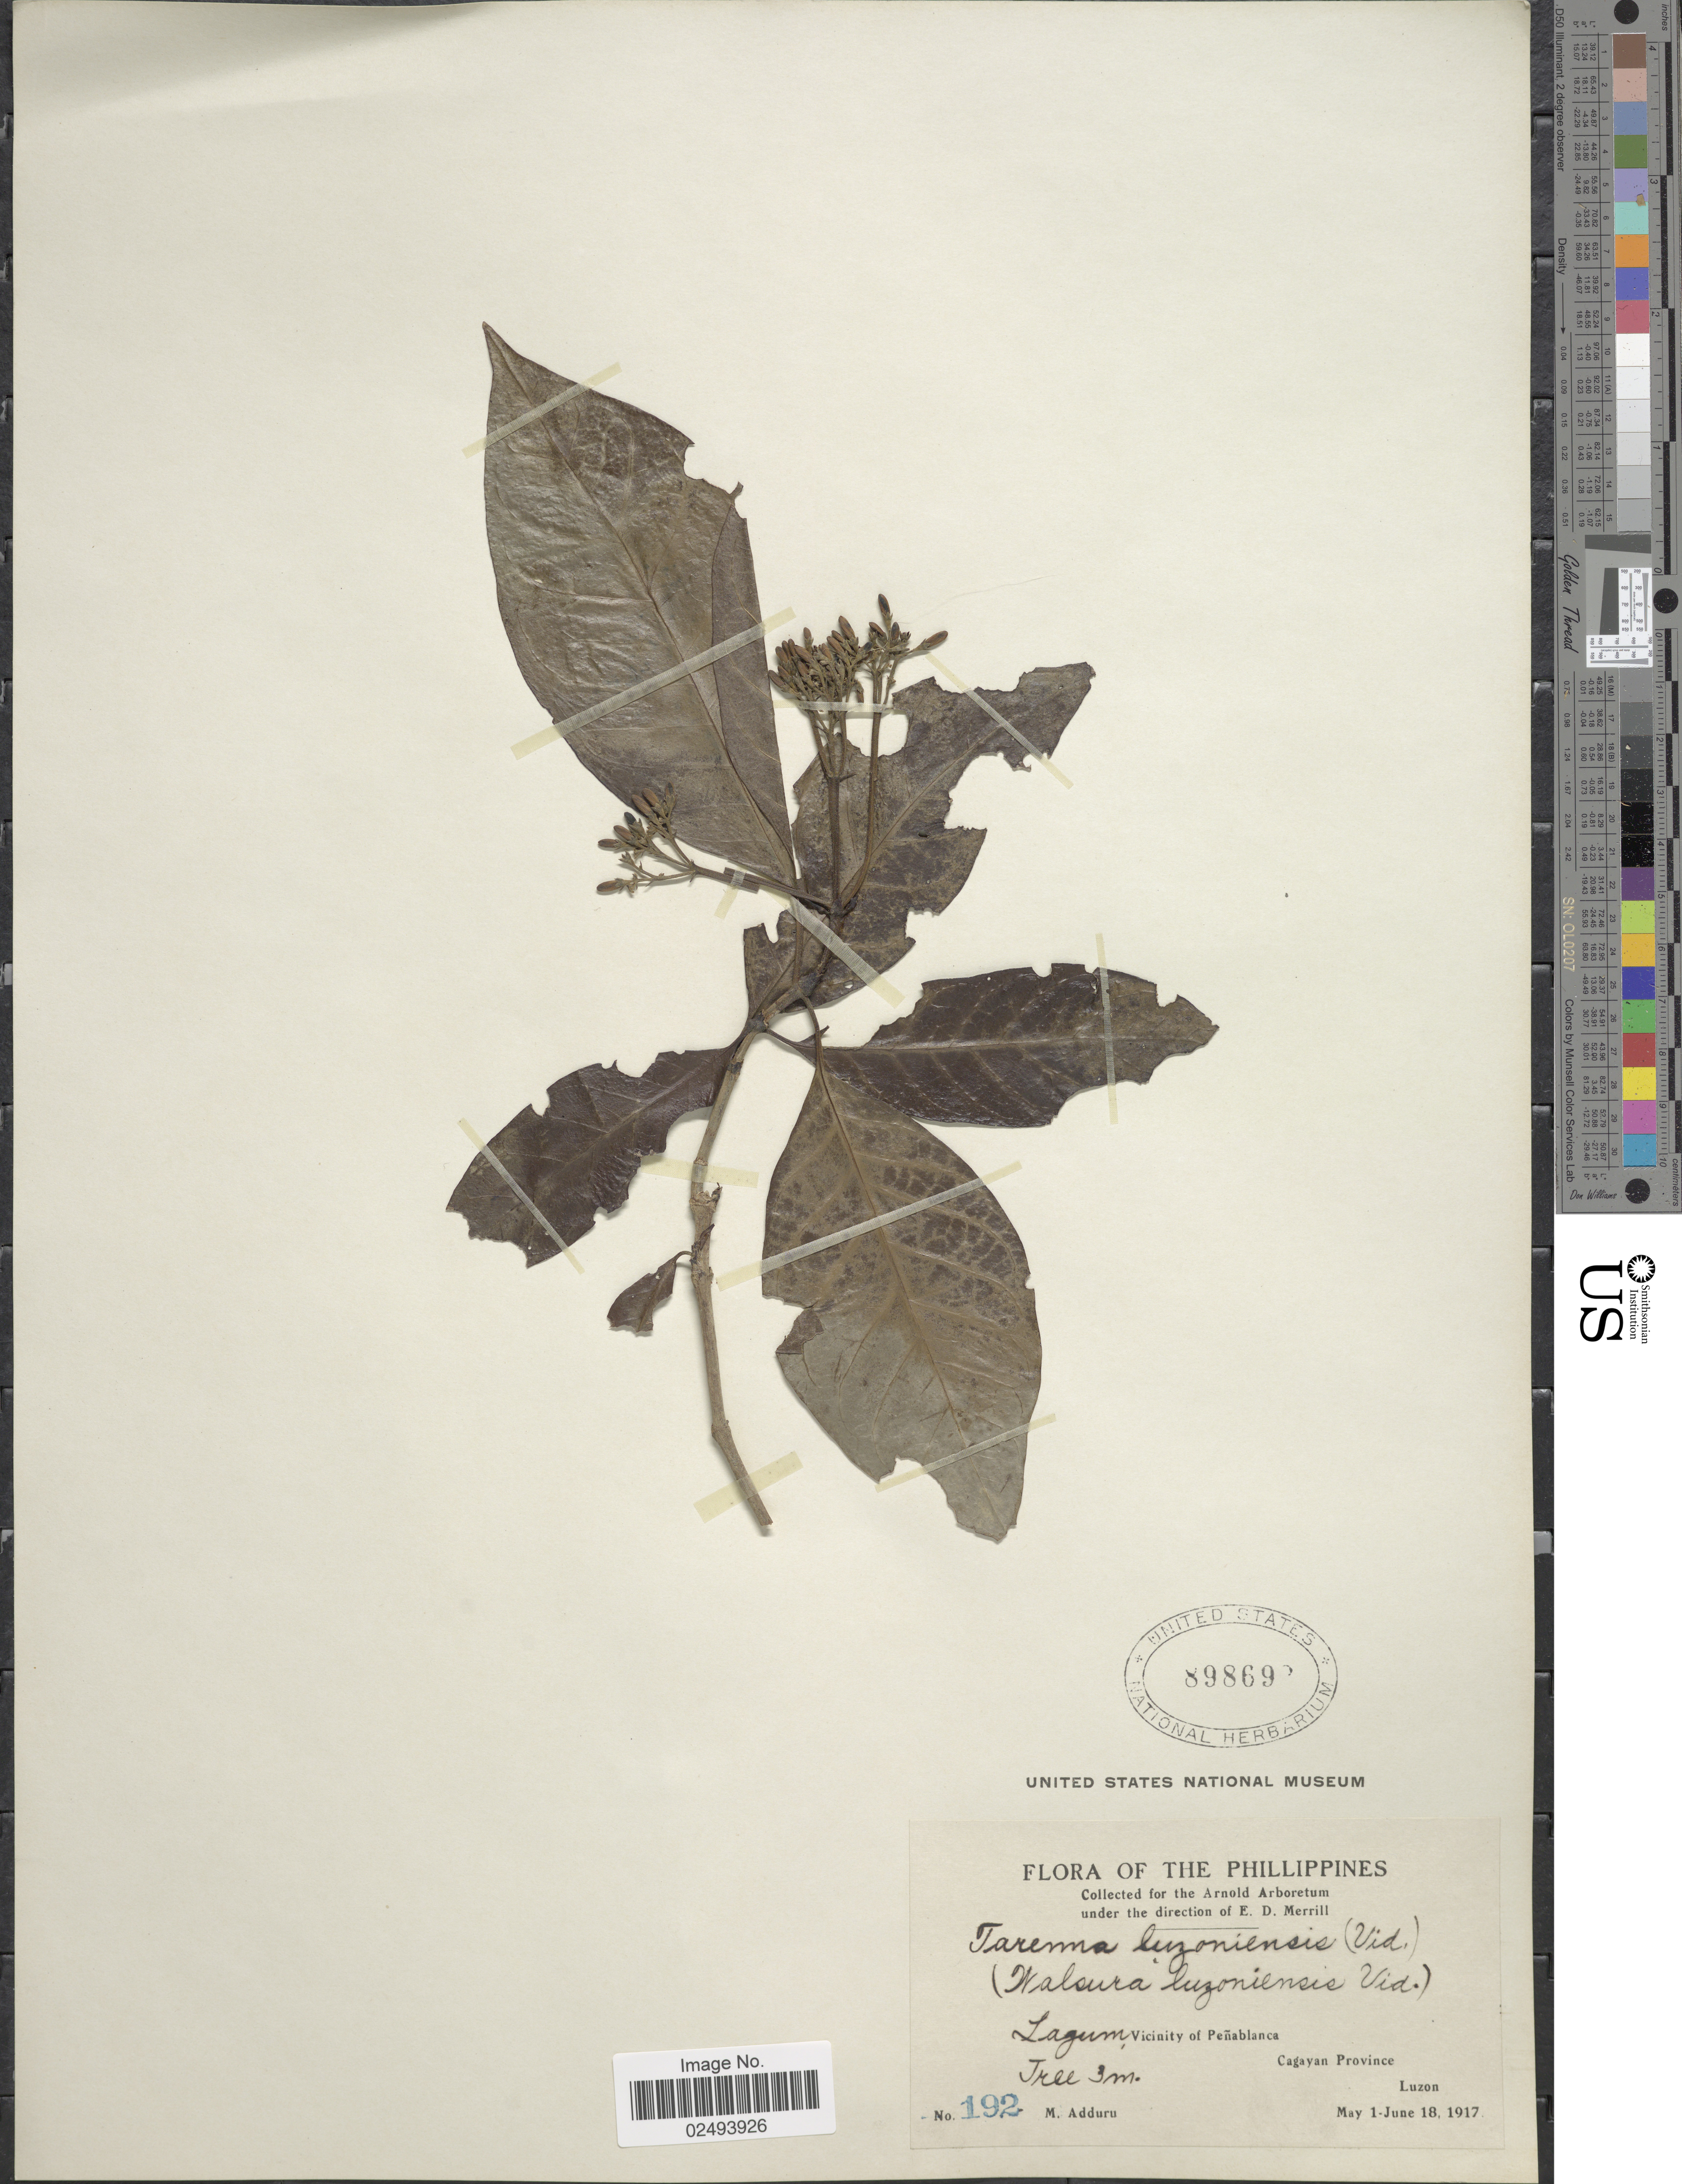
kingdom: Plantae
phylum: Tracheophyta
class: Magnoliopsida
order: Gentianales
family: Rubiaceae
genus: Tarenna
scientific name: Tarenna luzoniensis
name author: (S. Vidal) Bremek.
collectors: M. Adduru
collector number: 192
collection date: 1917-05-01/1917-06-18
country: Philippines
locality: Lagum Vicinity of Penablanca. Cagayan Province, Luzon